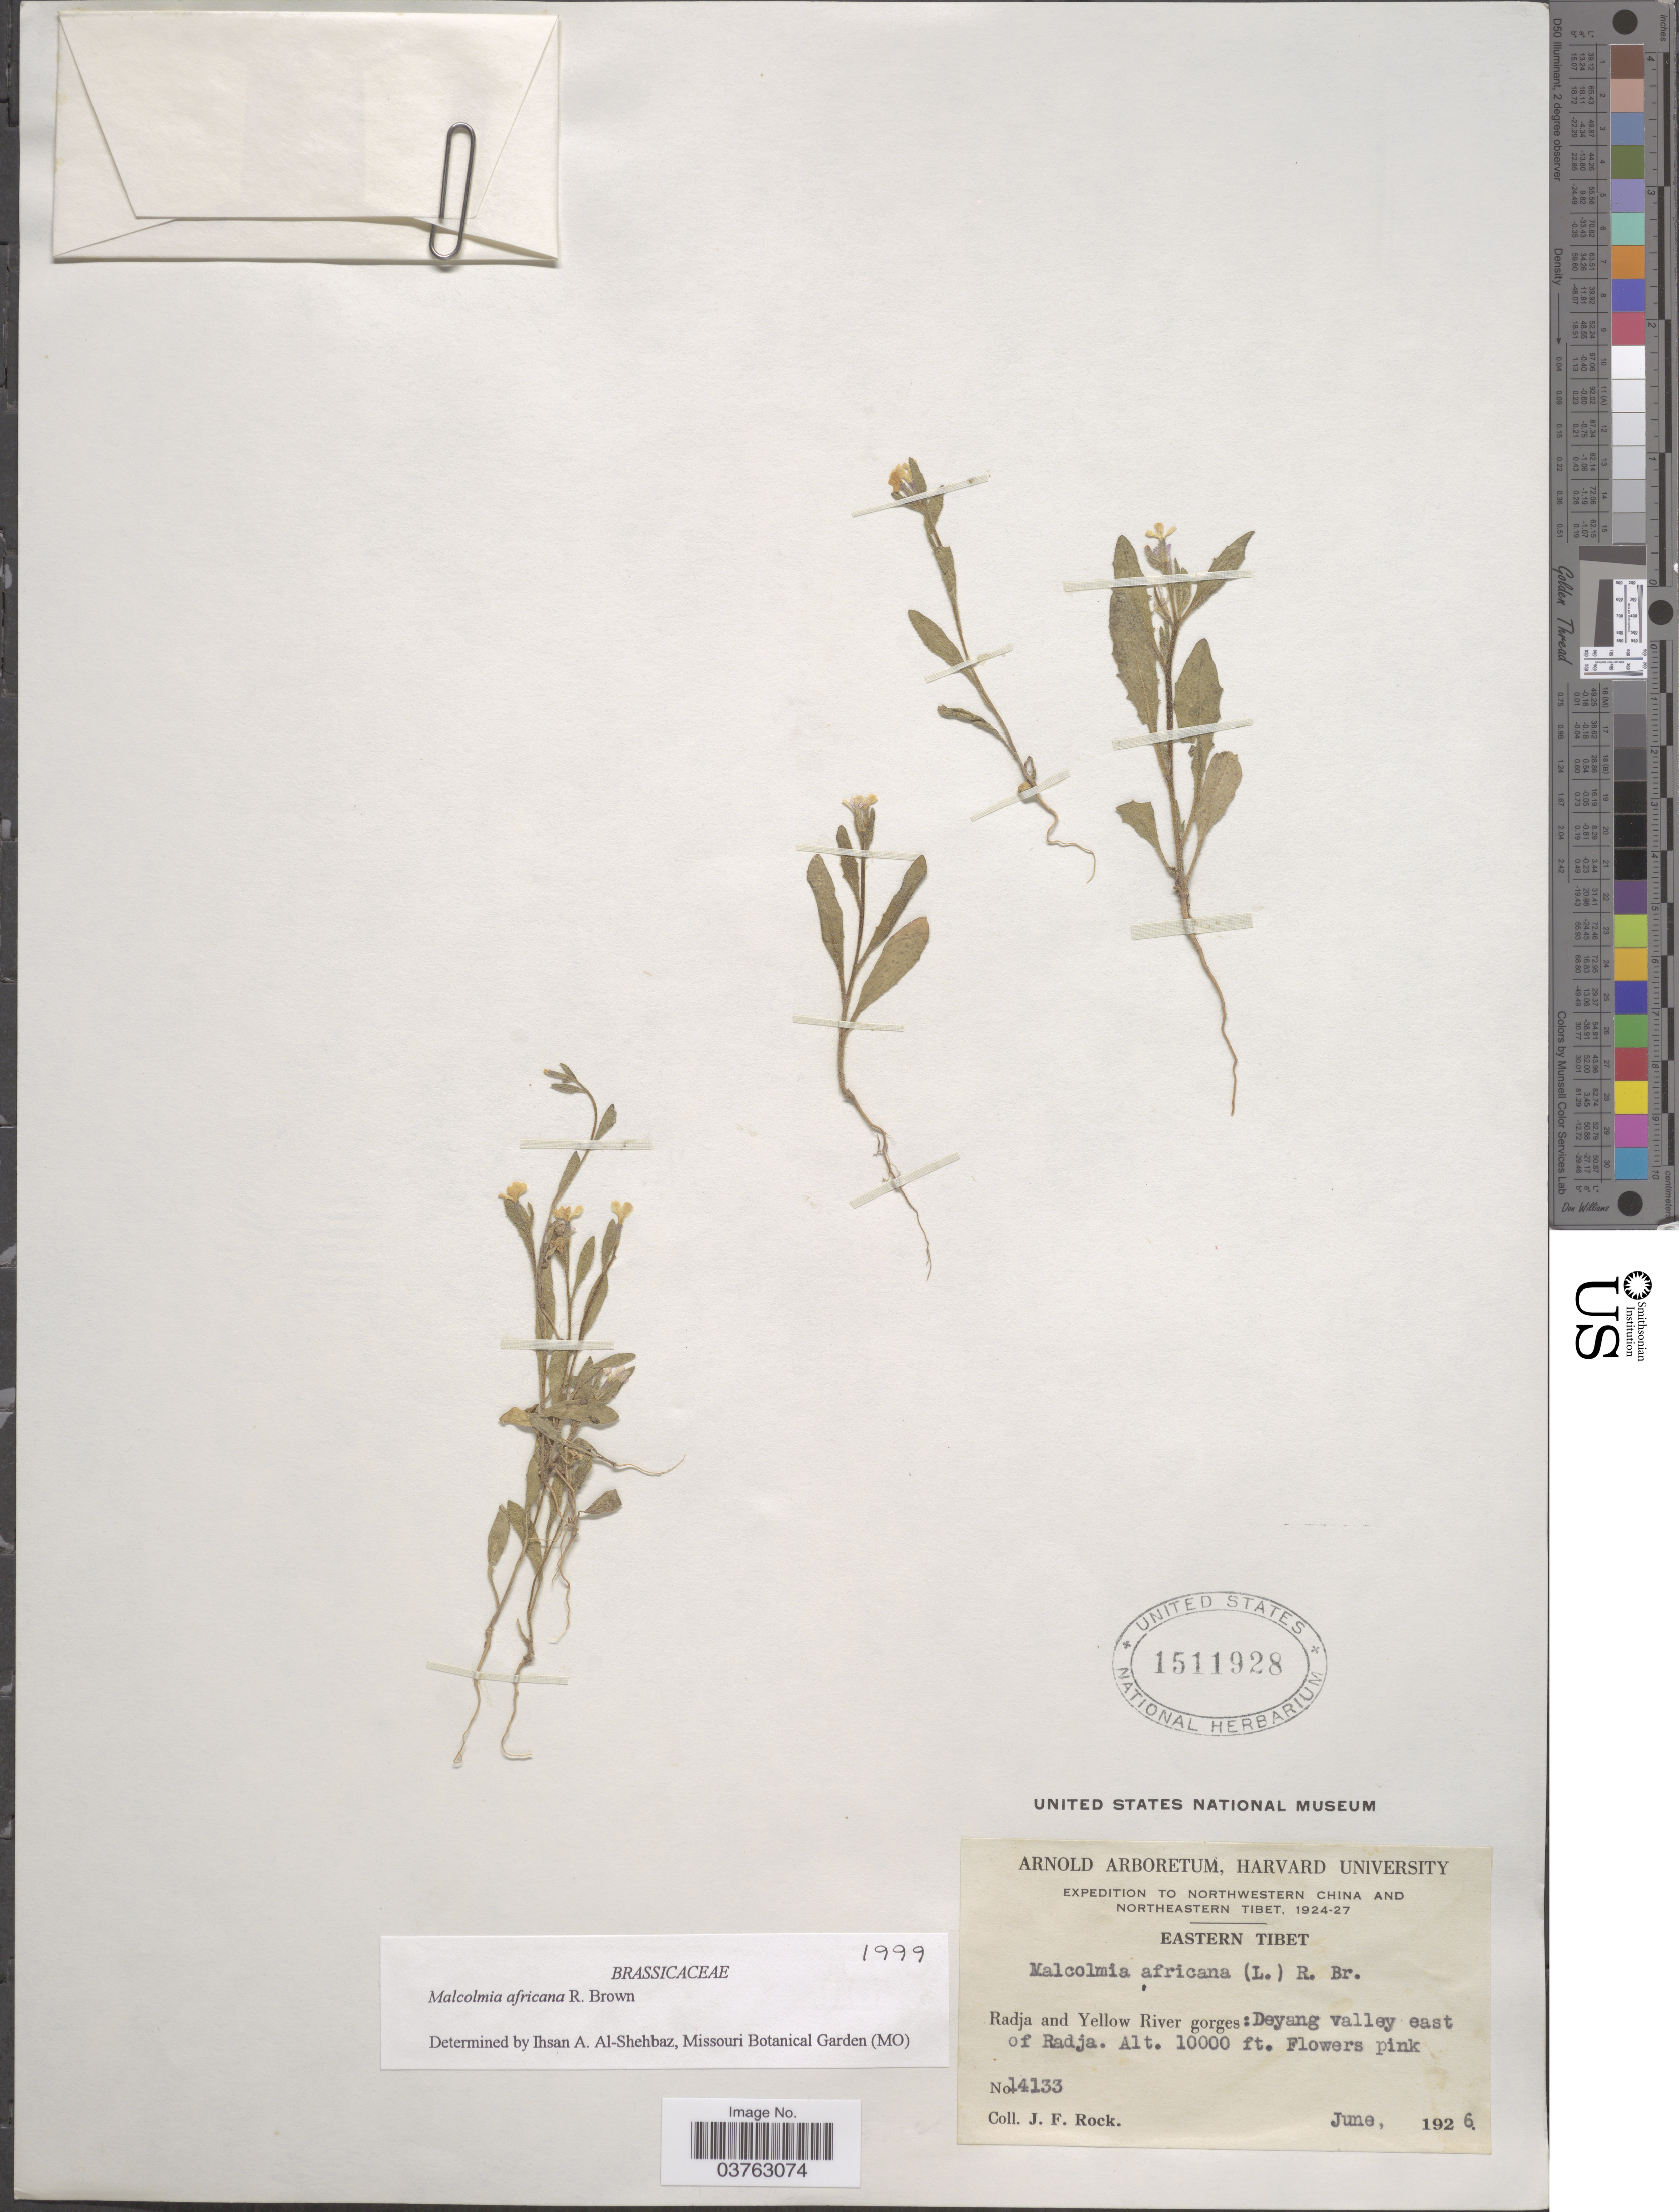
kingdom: Plantae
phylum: Tracheophyta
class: Magnoliopsida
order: Brassicales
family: Brassicaceae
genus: Malcolmia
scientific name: Malcolmia africana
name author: (L.) W.T. Aiton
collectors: J. Rock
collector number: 14133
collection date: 1926-06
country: China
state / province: Xizang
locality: Northwestern China and Northeastern Tibet. Eastern Tibet. Radja and Yellow River gorges: Deyang valley east of Radja.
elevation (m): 3048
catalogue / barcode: US 1511928